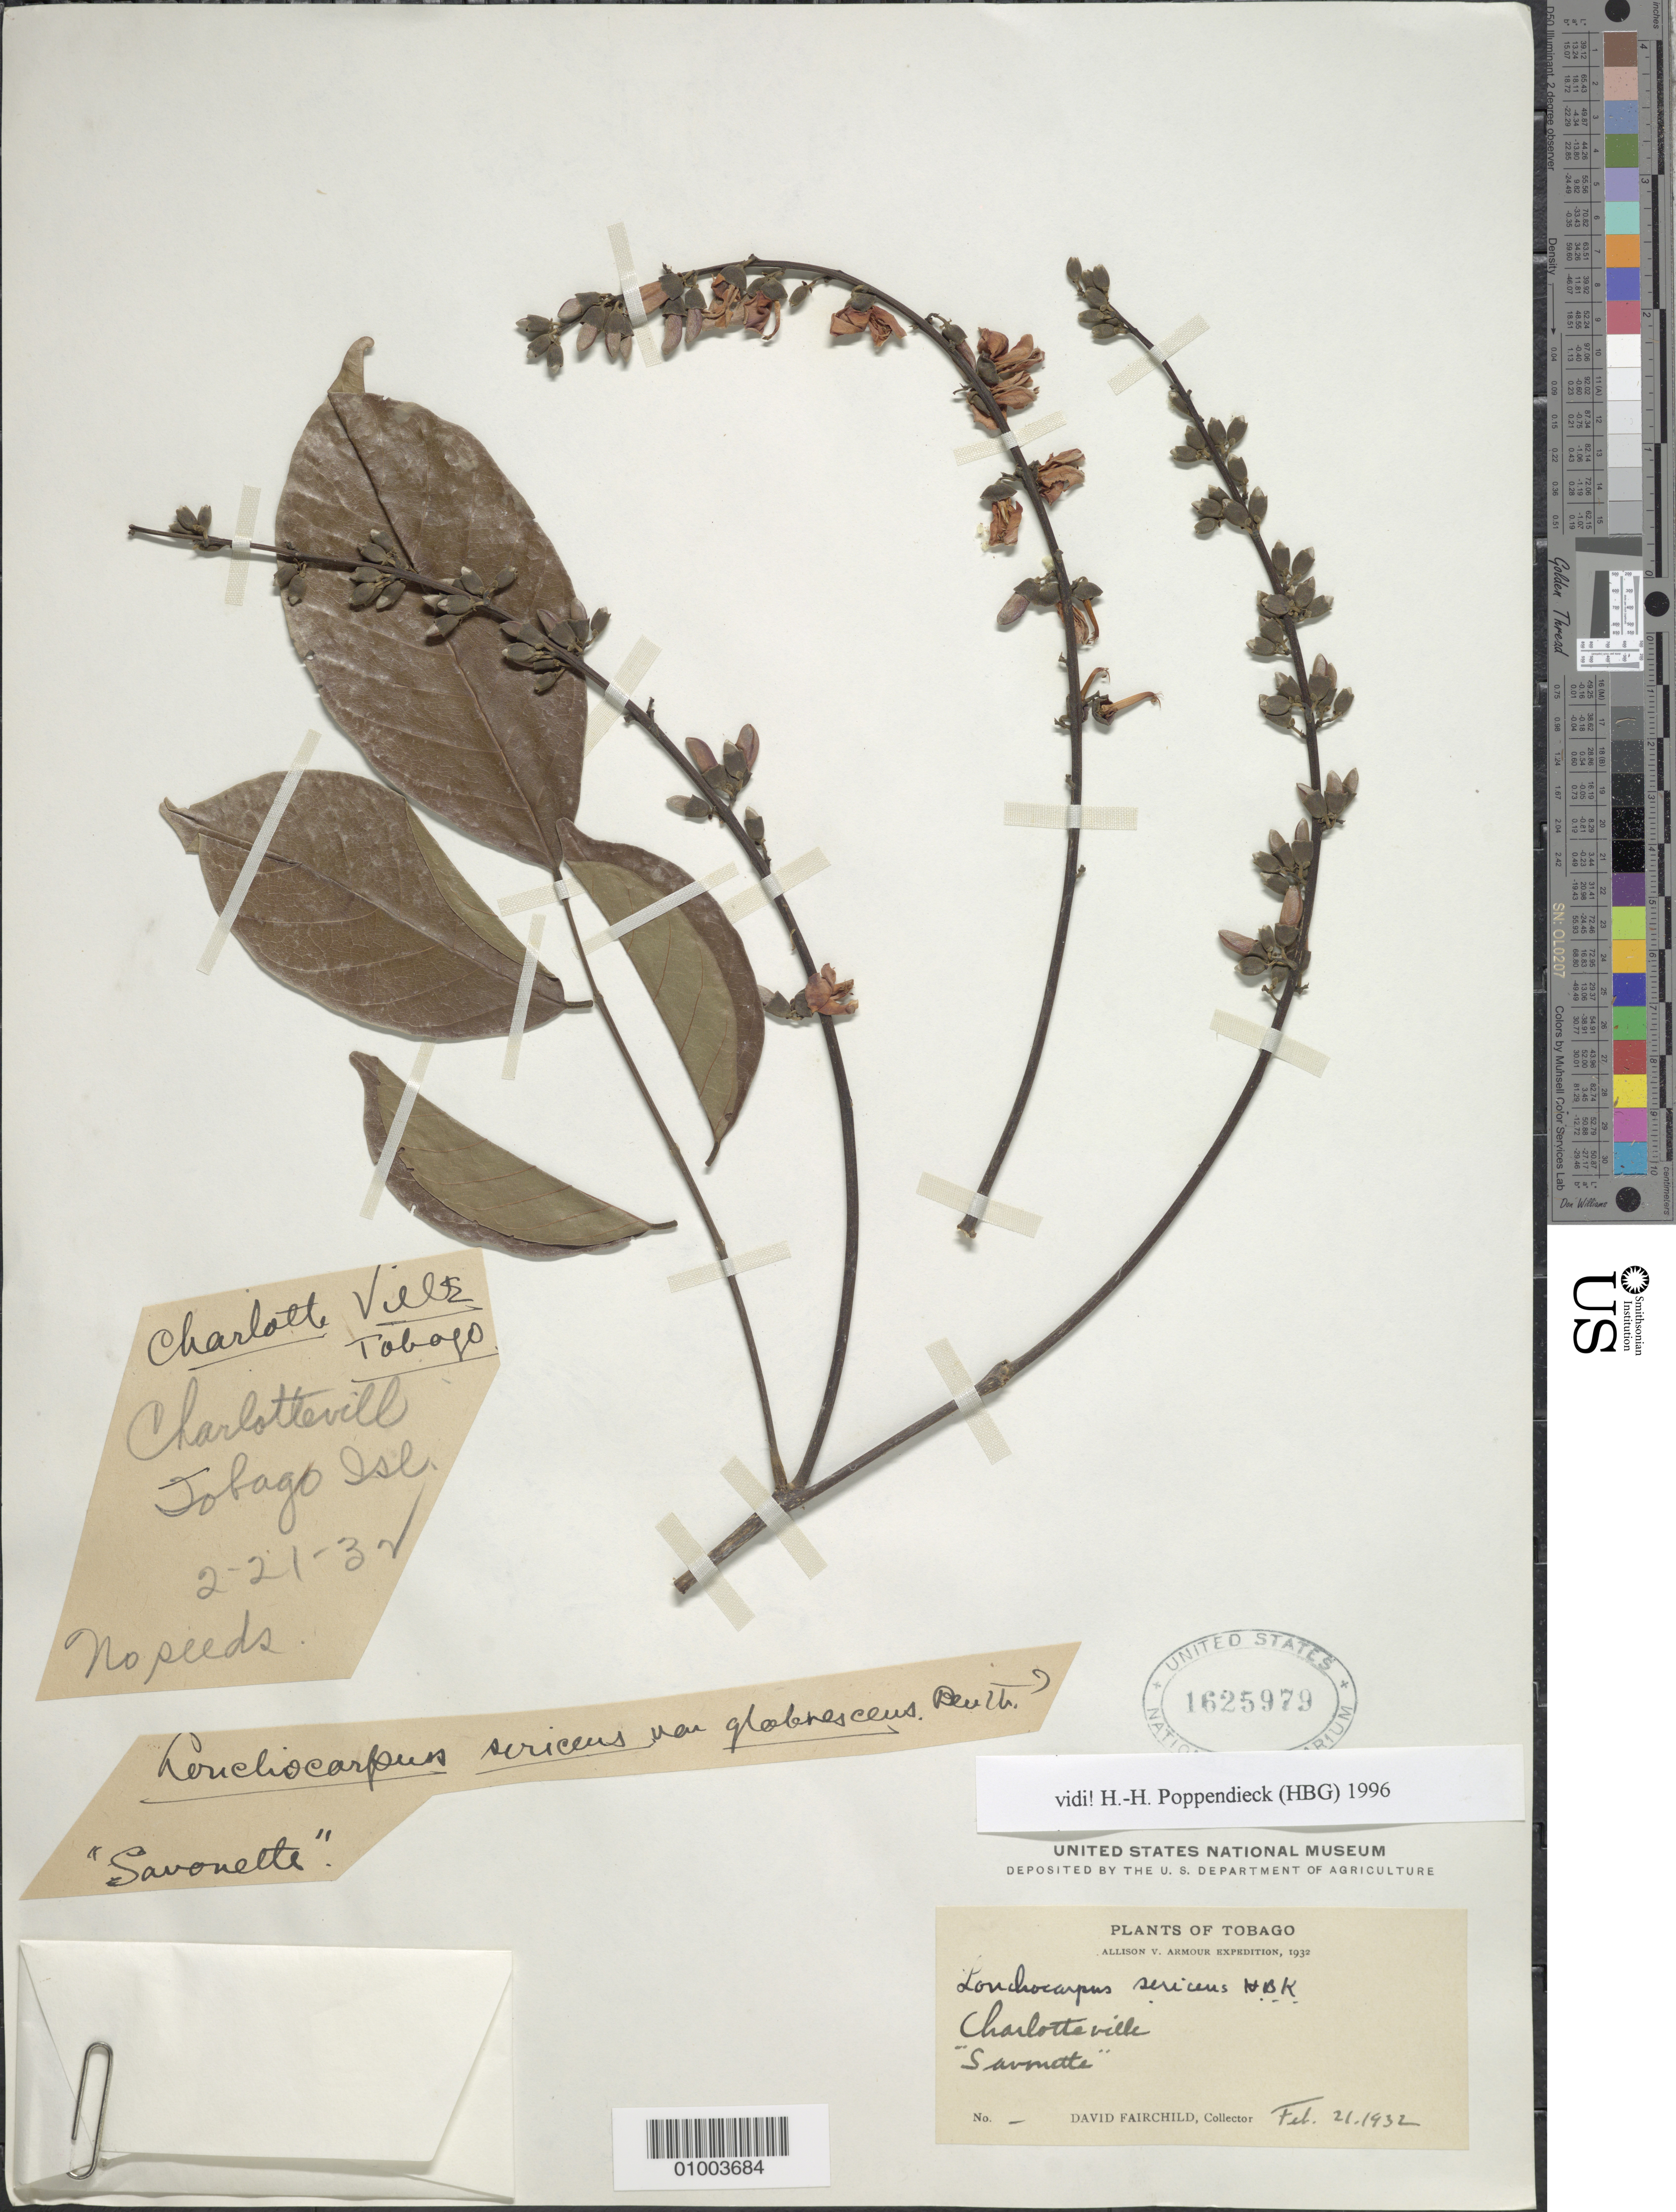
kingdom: Plantae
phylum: Tracheophyta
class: Magnoliopsida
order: Fabales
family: Fabaceae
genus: Lonchocarpus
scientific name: Lonchocarpus sericeus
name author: (Poir.) Kunth ex DC.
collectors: D. Fairchild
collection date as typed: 21 Feb 1932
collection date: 1932-02-21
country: Trinidad and Tobago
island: Trinidad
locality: Charlotte ville. Savanette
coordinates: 0 N, 0 E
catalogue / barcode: US 1625979